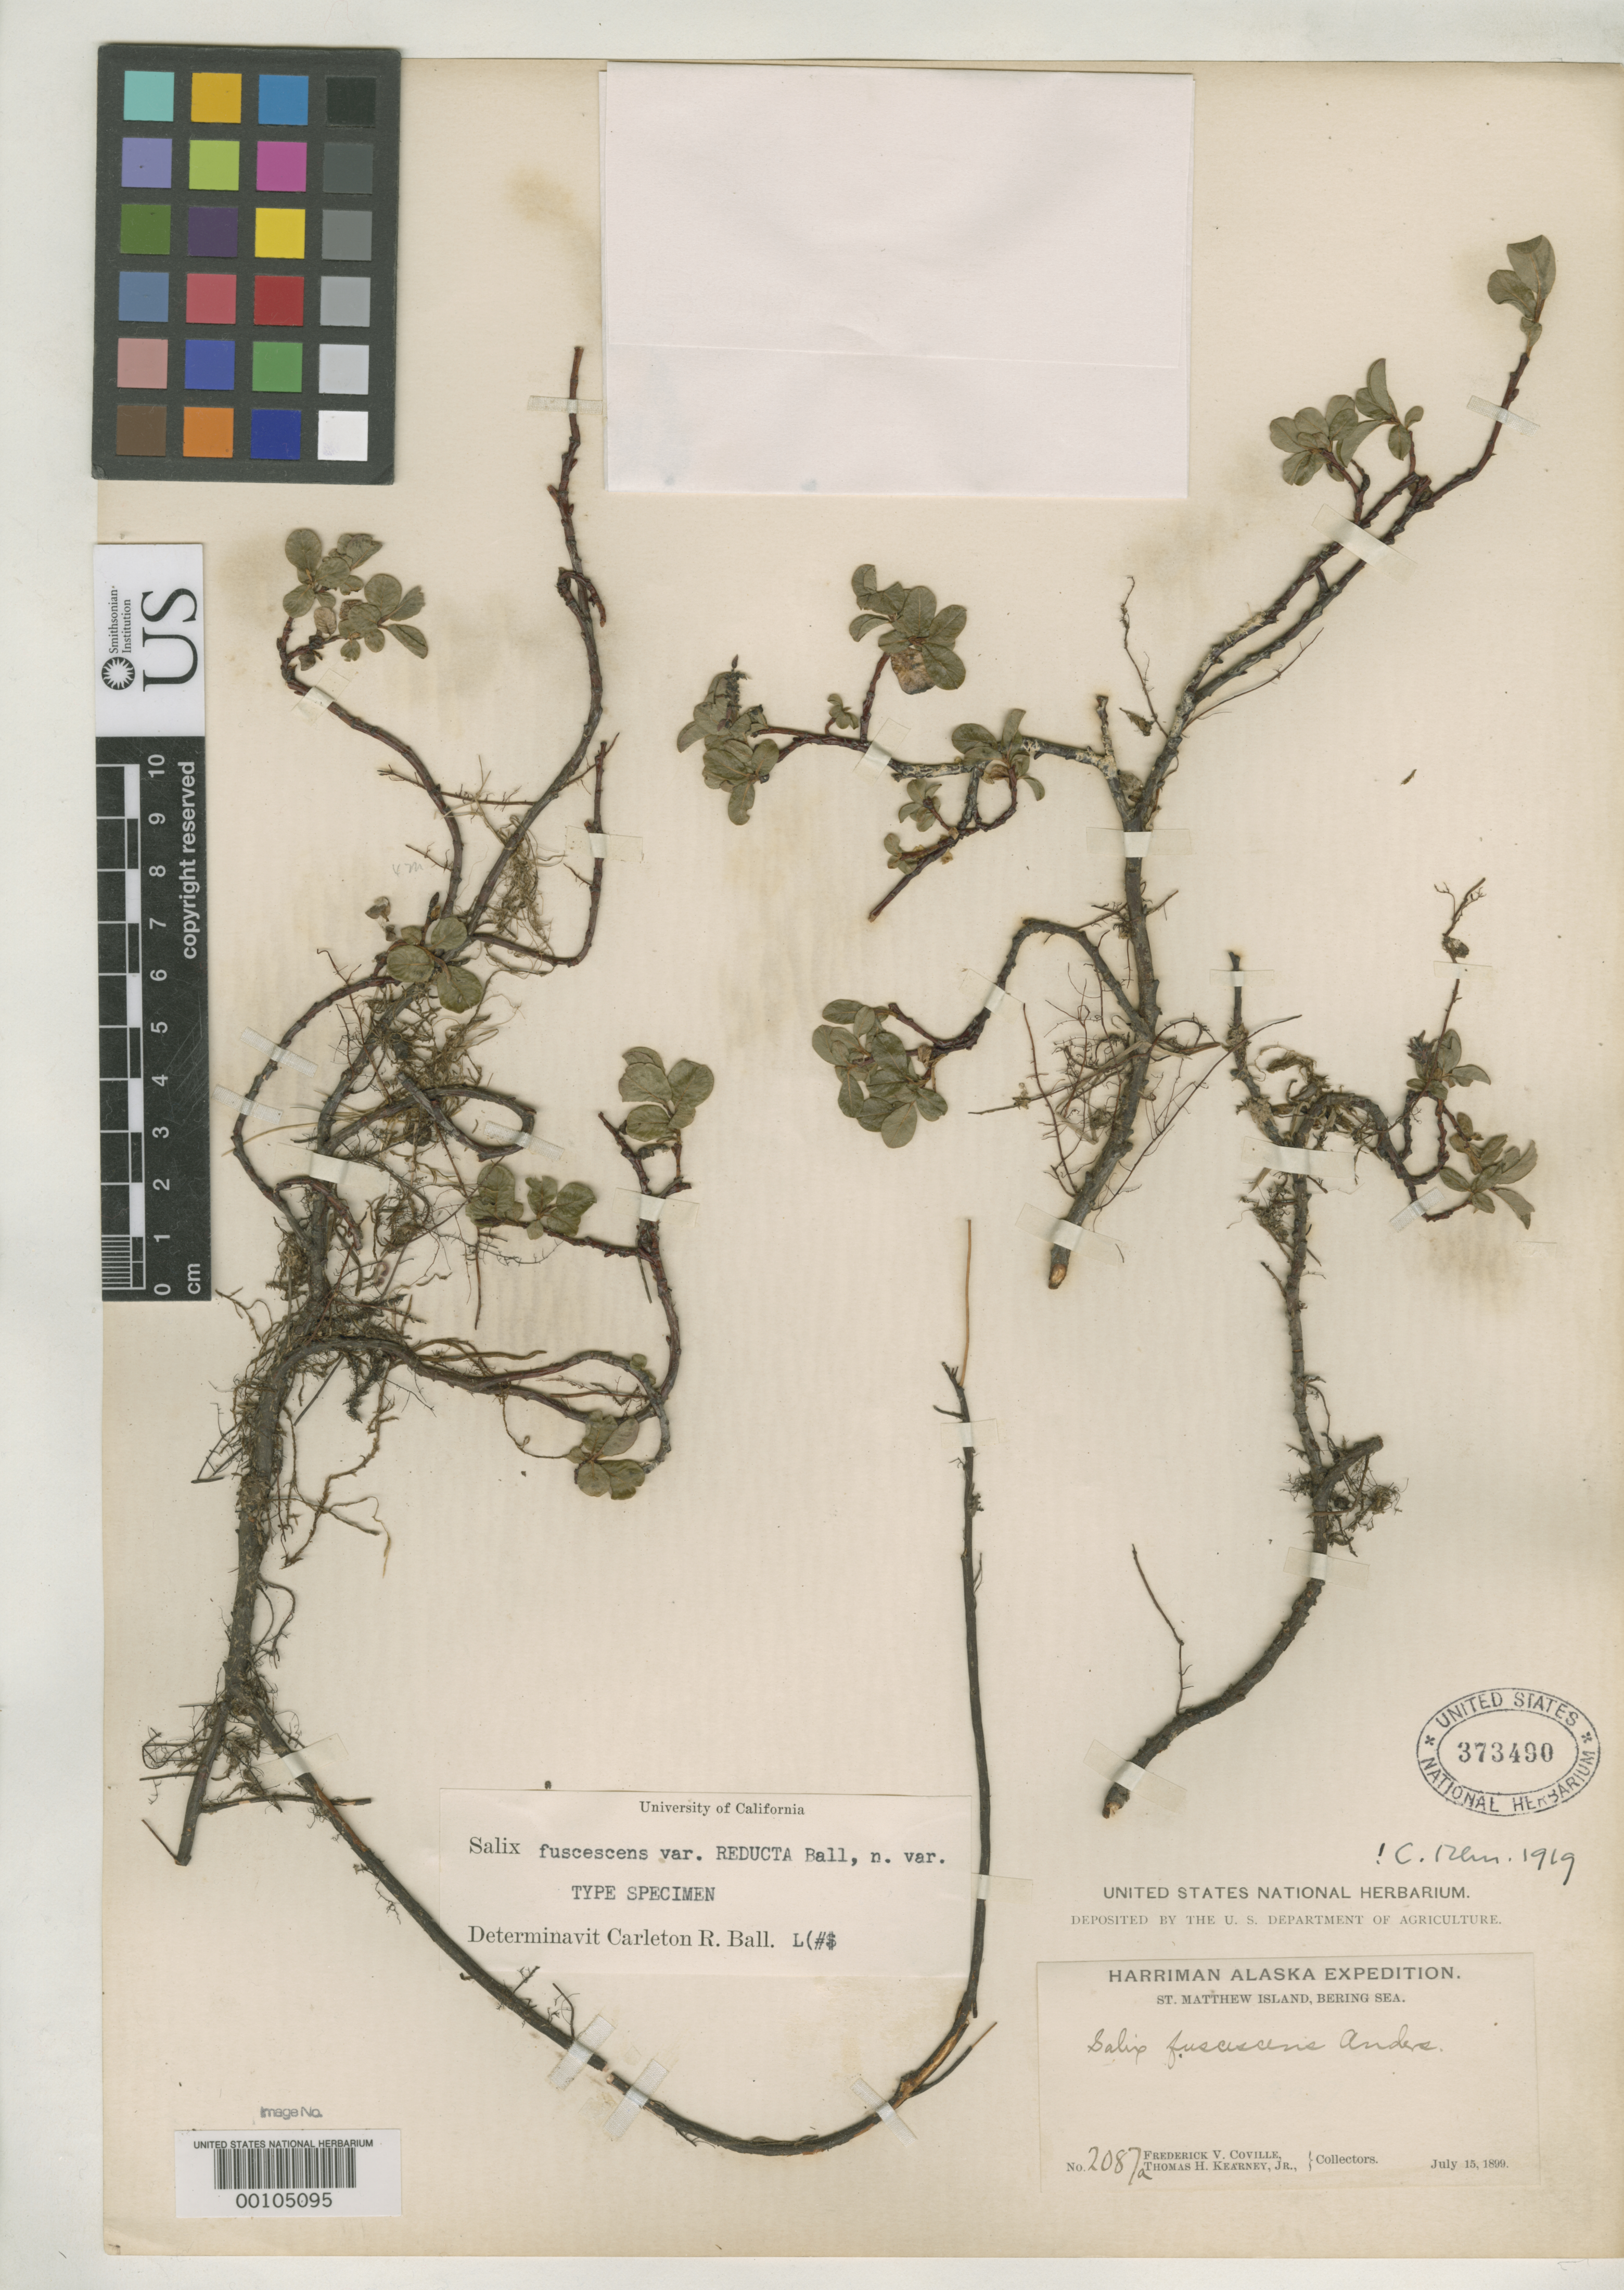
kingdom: Plantae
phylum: Tracheophyta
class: Magnoliopsida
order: Malpighiales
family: Salicaceae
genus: Salix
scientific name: Salix fuscescens var. reducta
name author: C.R. Ball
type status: Holotype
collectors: F. V. Coville & T. H. Kearney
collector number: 2087 a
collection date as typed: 15 Jul 1899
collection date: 1899-07-15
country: United States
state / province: Alaska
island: St. Matthew Island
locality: Bering Sea.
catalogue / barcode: US 373490